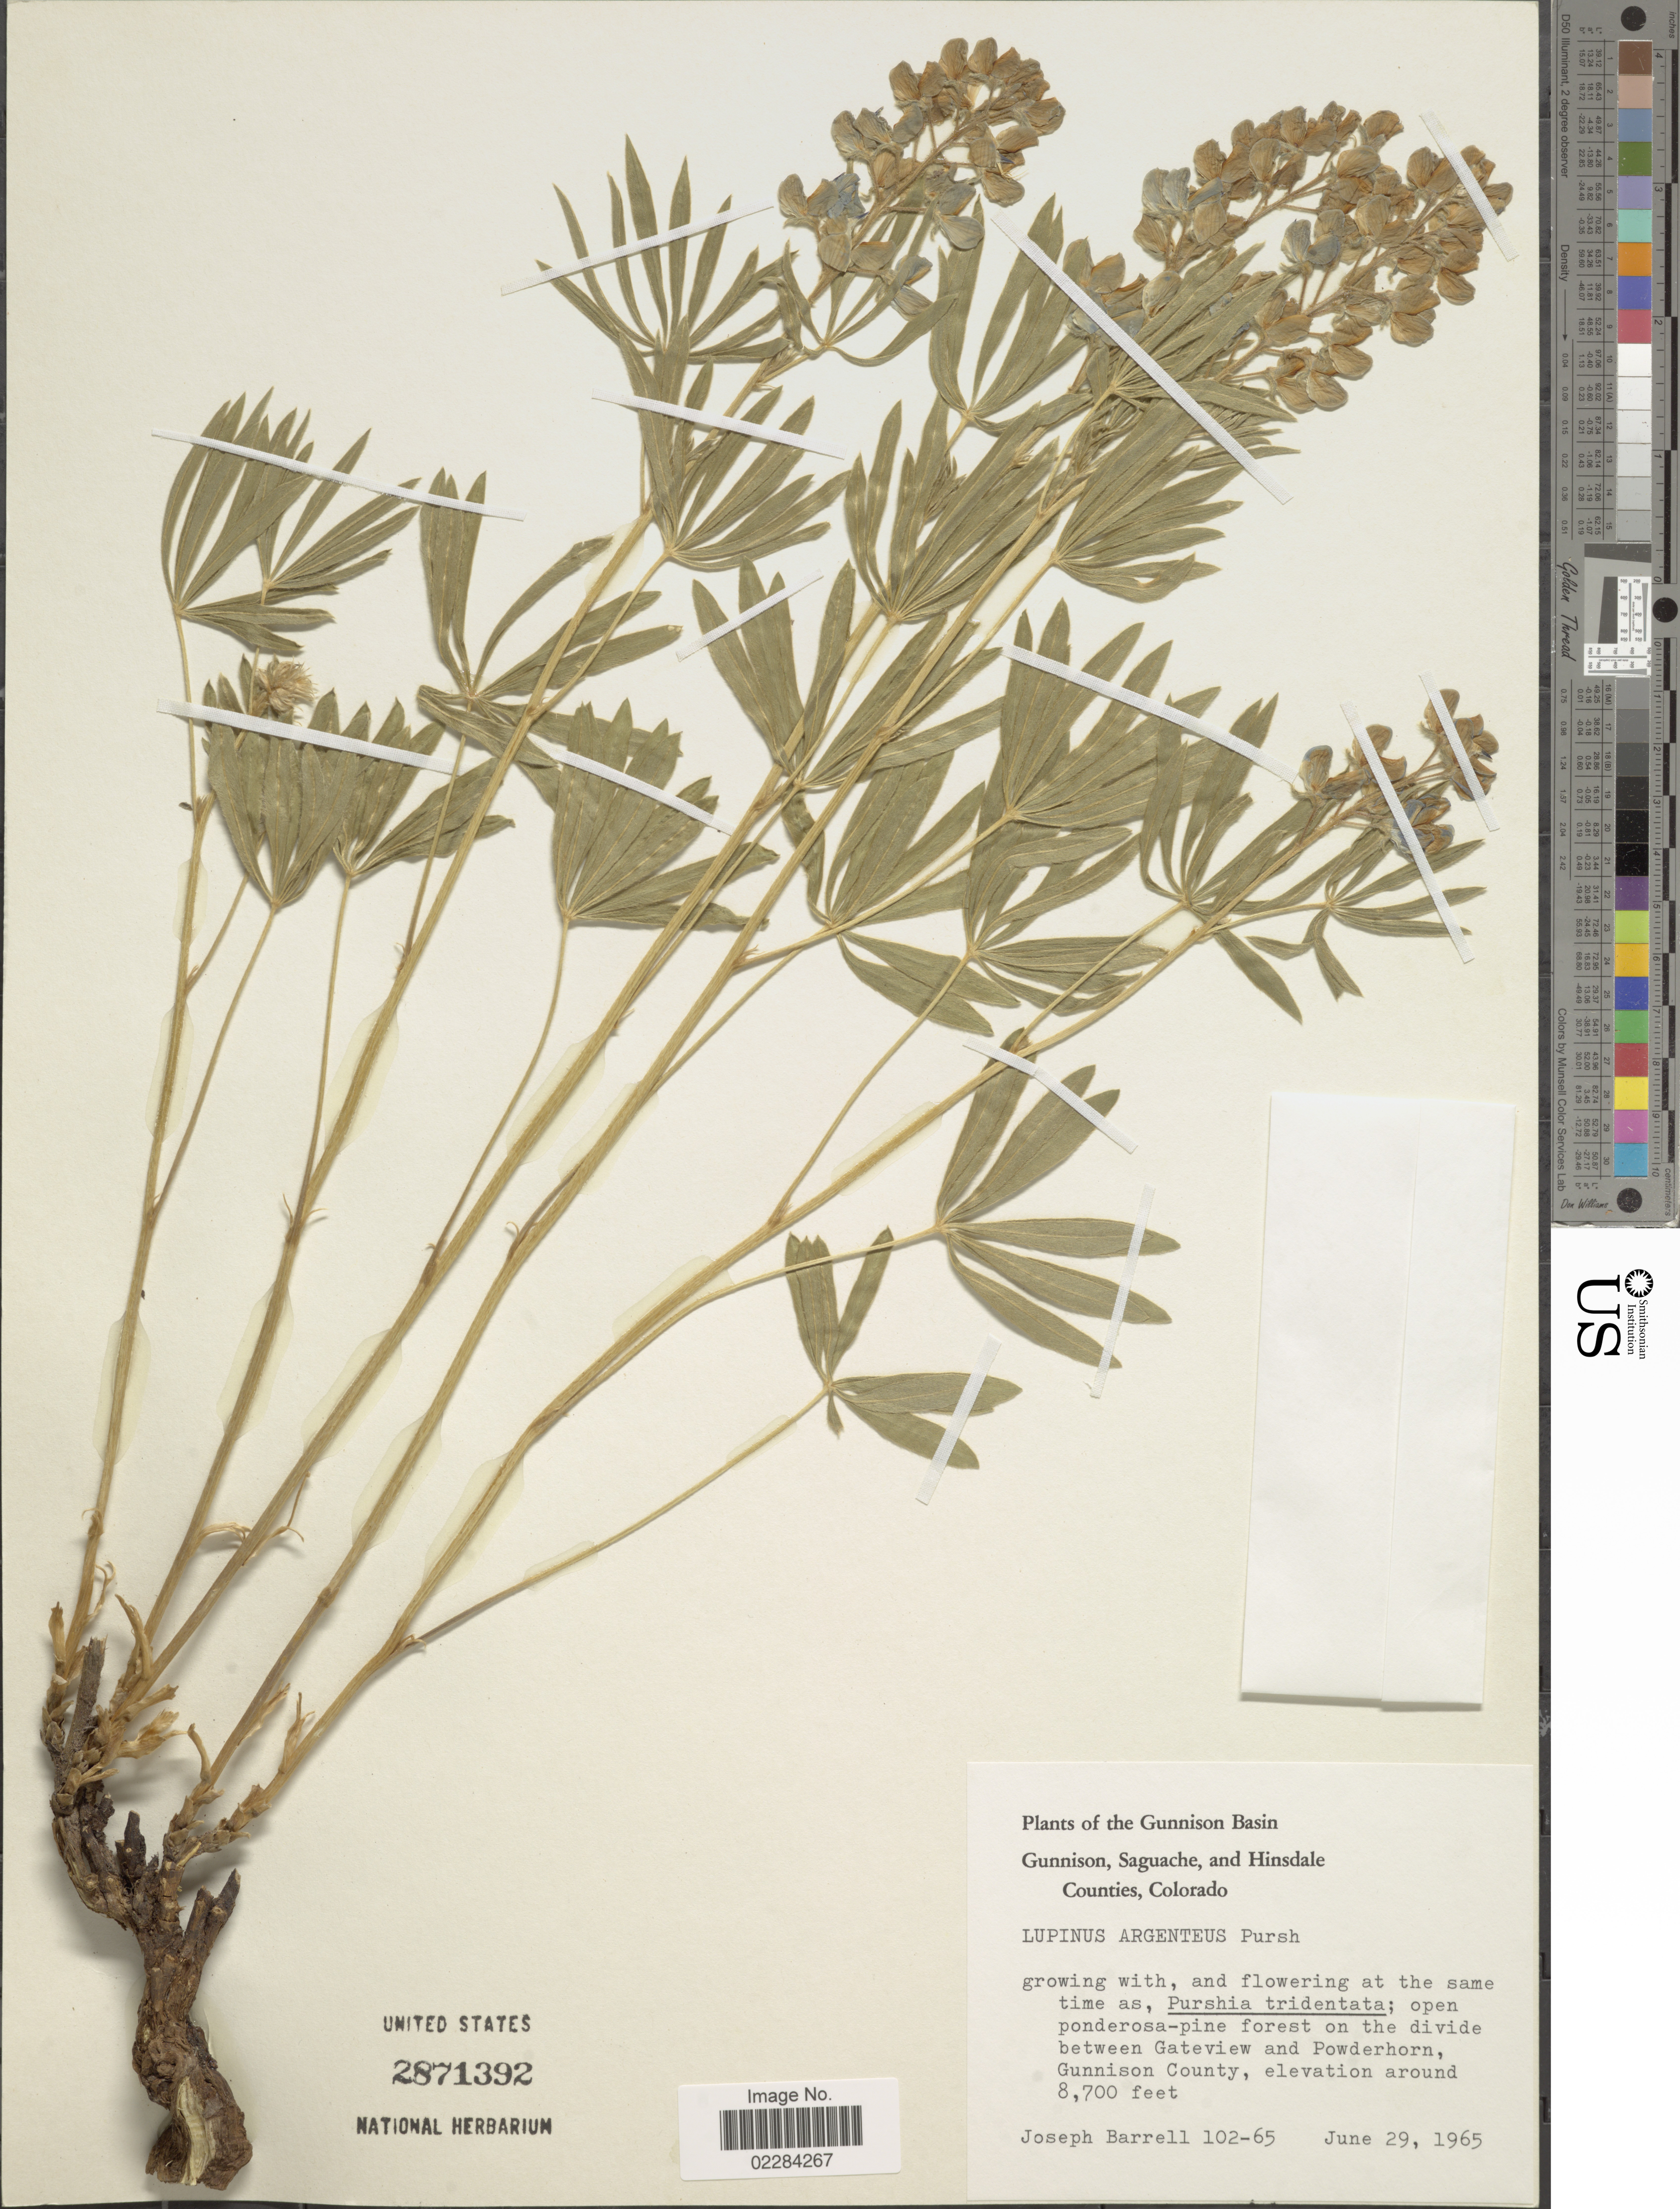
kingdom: Plantae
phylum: Tracheophyta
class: Magnoliopsida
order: Fabales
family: Fabaceae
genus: Lupinus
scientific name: Lupinus argenteus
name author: Pursh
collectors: J. Barrell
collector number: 102-65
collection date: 1965-06-29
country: United States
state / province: Colorado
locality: Gunnison Bay. Gunnison, Saguache, and Hinsdale Counties. open ponderosa-pine forest on the divide between Gateview and Powderhorn, Gunnison County.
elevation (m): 2652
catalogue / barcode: US 2871392